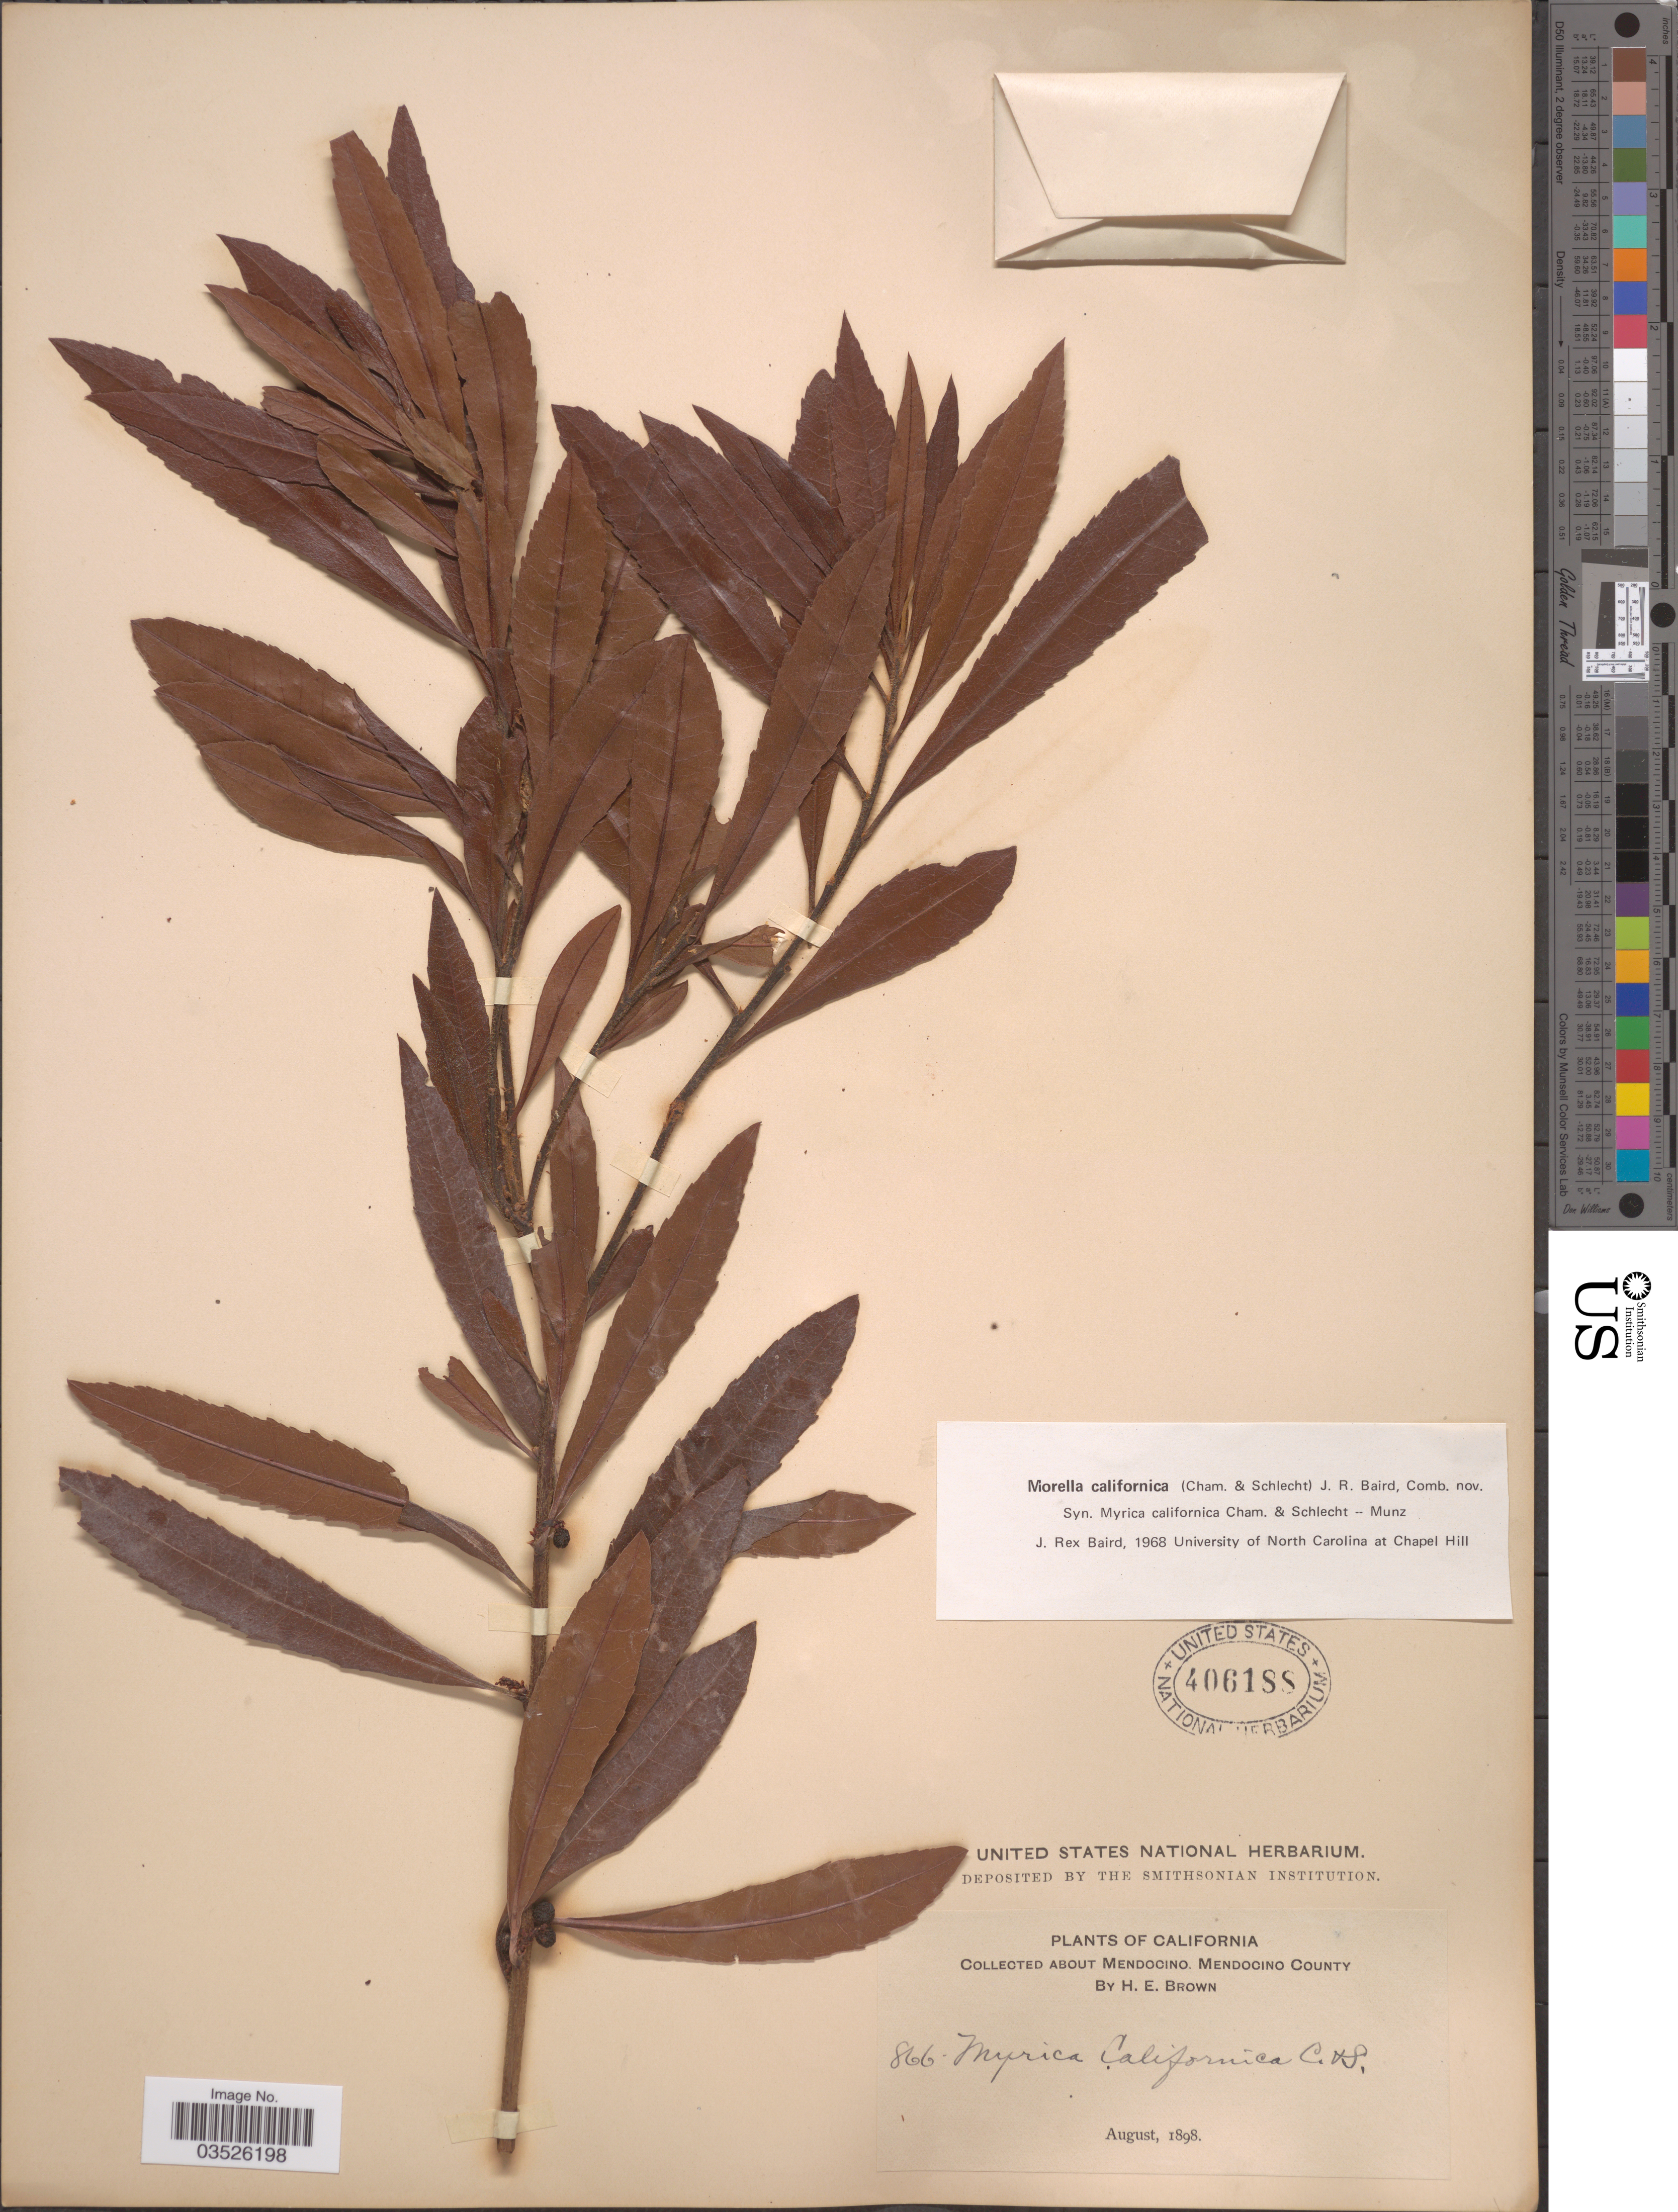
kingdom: Plantae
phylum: Tracheophyta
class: Magnoliopsida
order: Fagales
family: Myricaceae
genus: Morella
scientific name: Morella californica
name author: (Cham.) Wilbur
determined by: Strong, Mark T., (BOT), Smithsonian Institution - National Museum of Natural History (UNITED STATES)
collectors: H. E. Brown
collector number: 866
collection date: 1898-08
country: United States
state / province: California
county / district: Mendocino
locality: About Mendocino, Mendocino County.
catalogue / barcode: US 406188